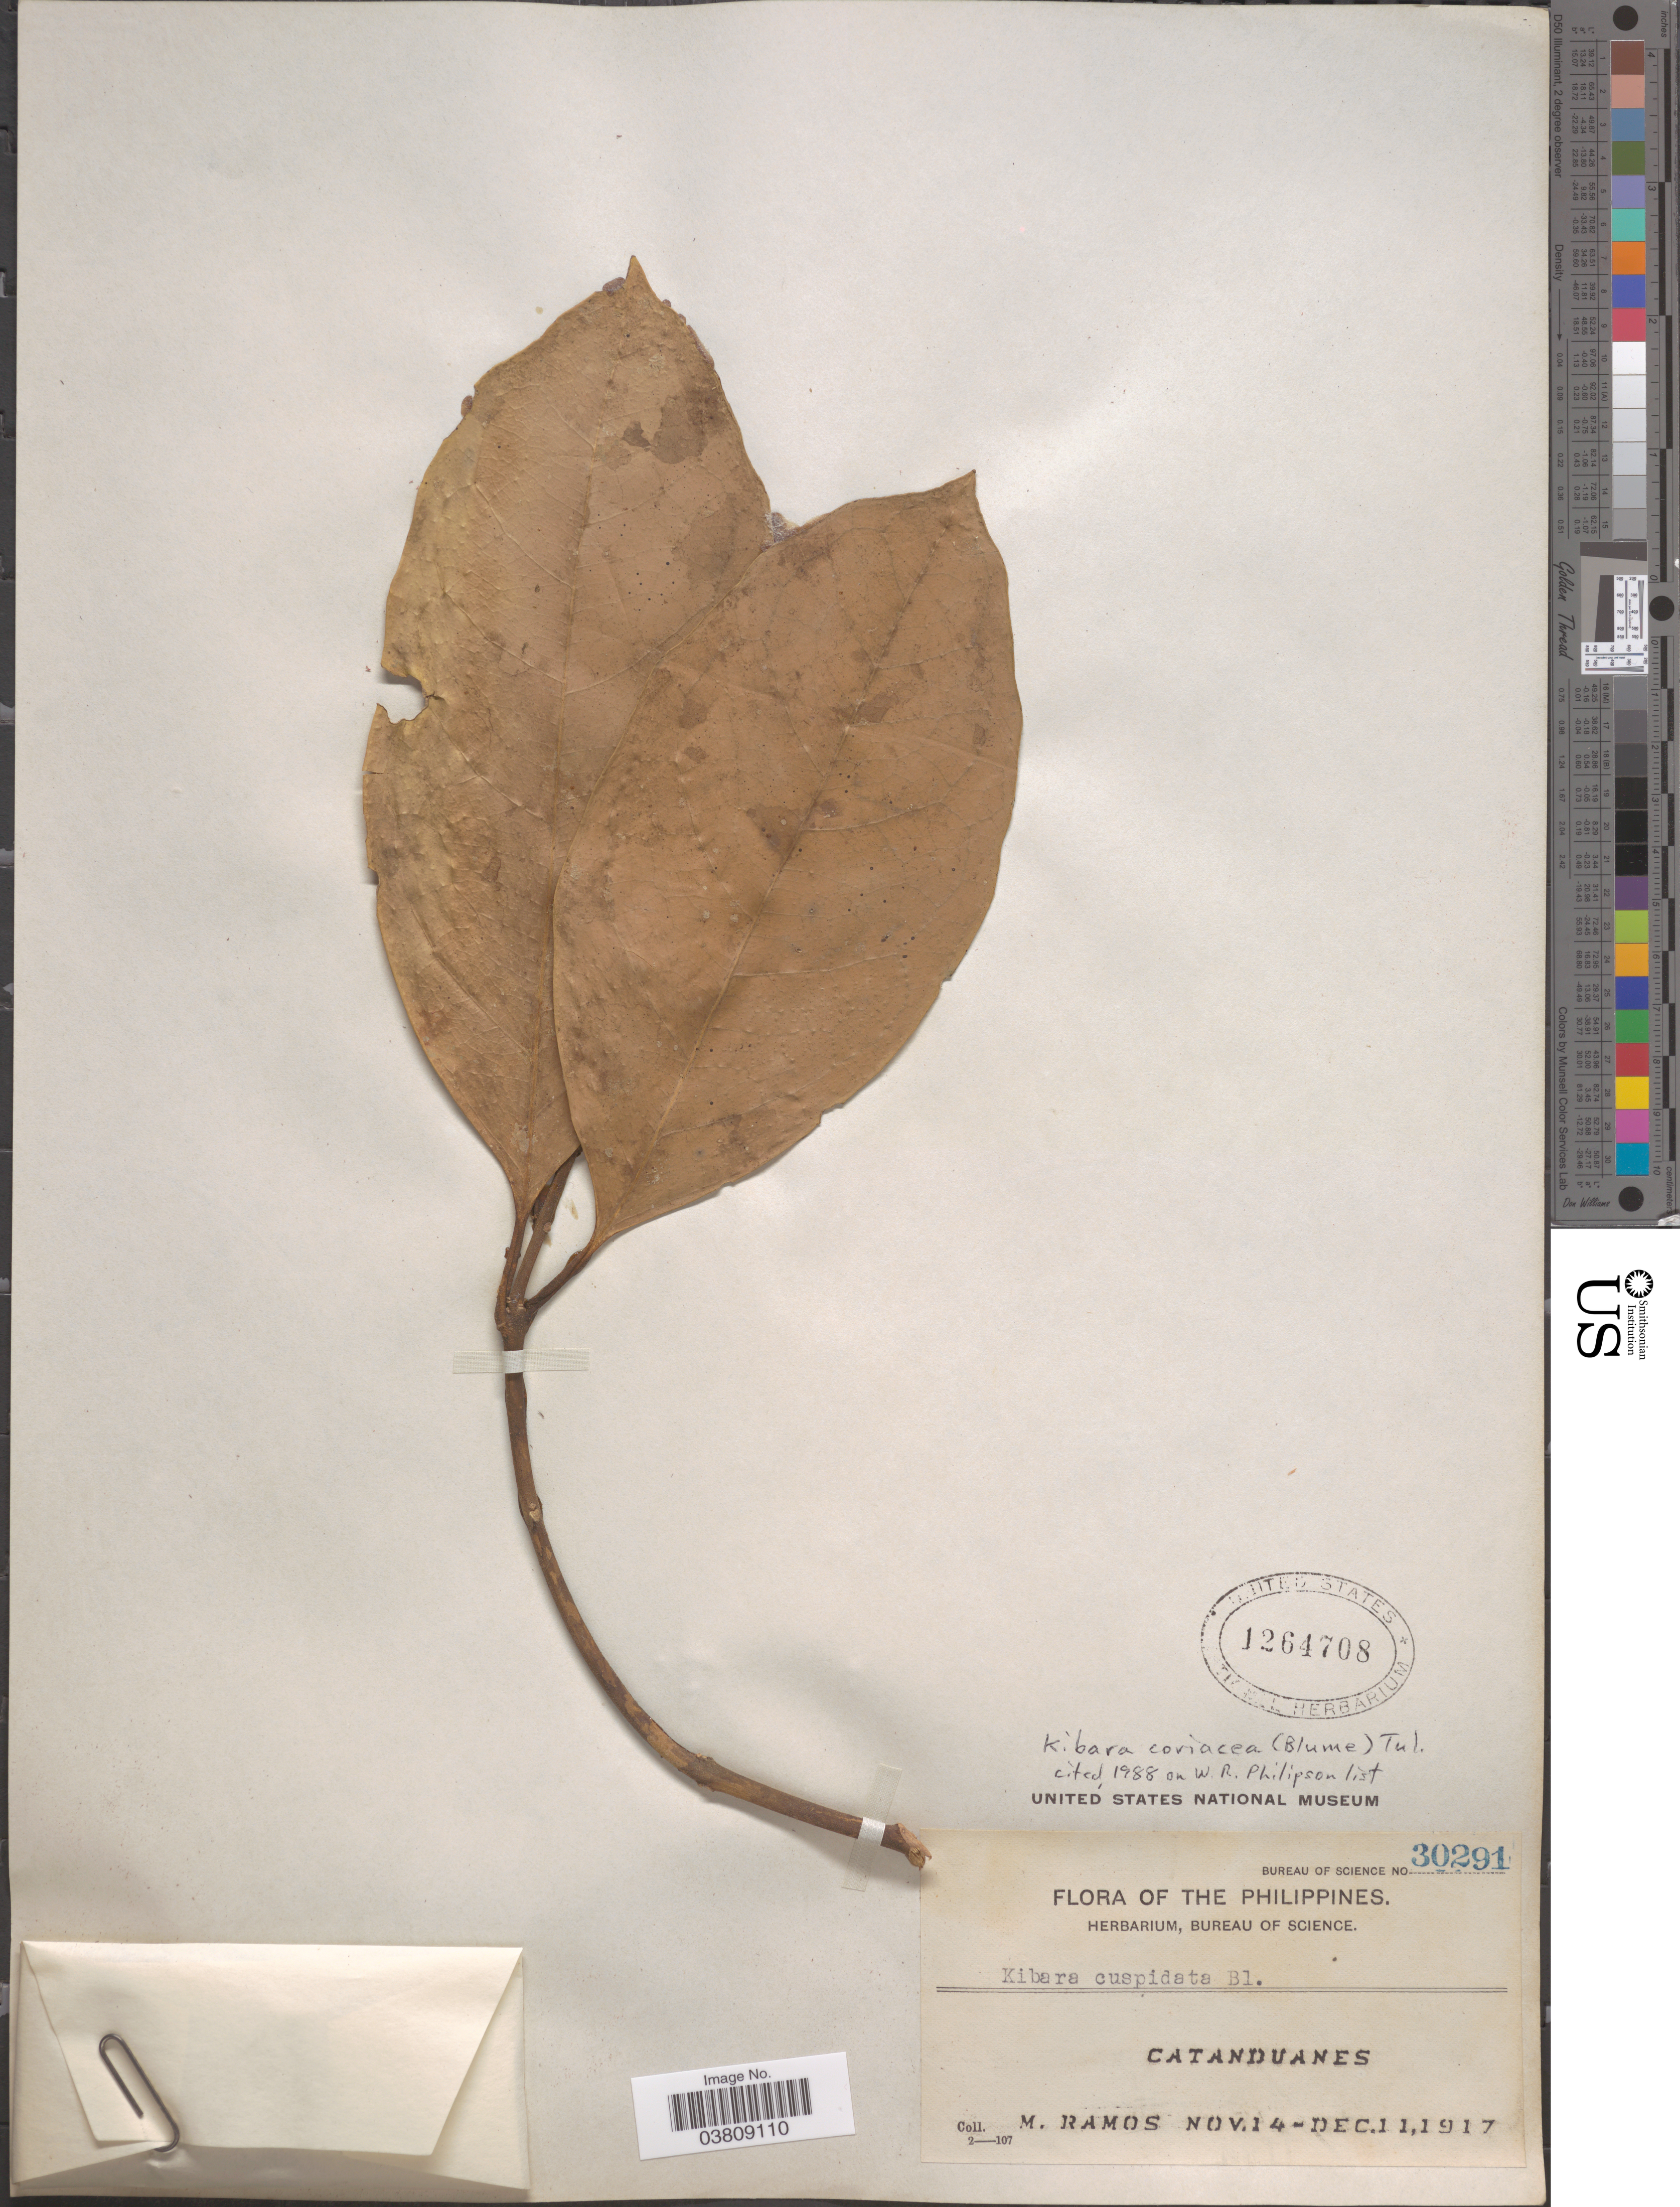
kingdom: Plantae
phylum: Tracheophyta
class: Magnoliopsida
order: Laurales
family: Monimiaceae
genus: Kibara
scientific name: Kibara coriacea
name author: (Blume) Hook. f. & Thomson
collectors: M. Ramos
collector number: Bureau of Science 30291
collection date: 1917-11-14/1917-12-11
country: Philippines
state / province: Bicol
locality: Catanduanes.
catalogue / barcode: US 1264708